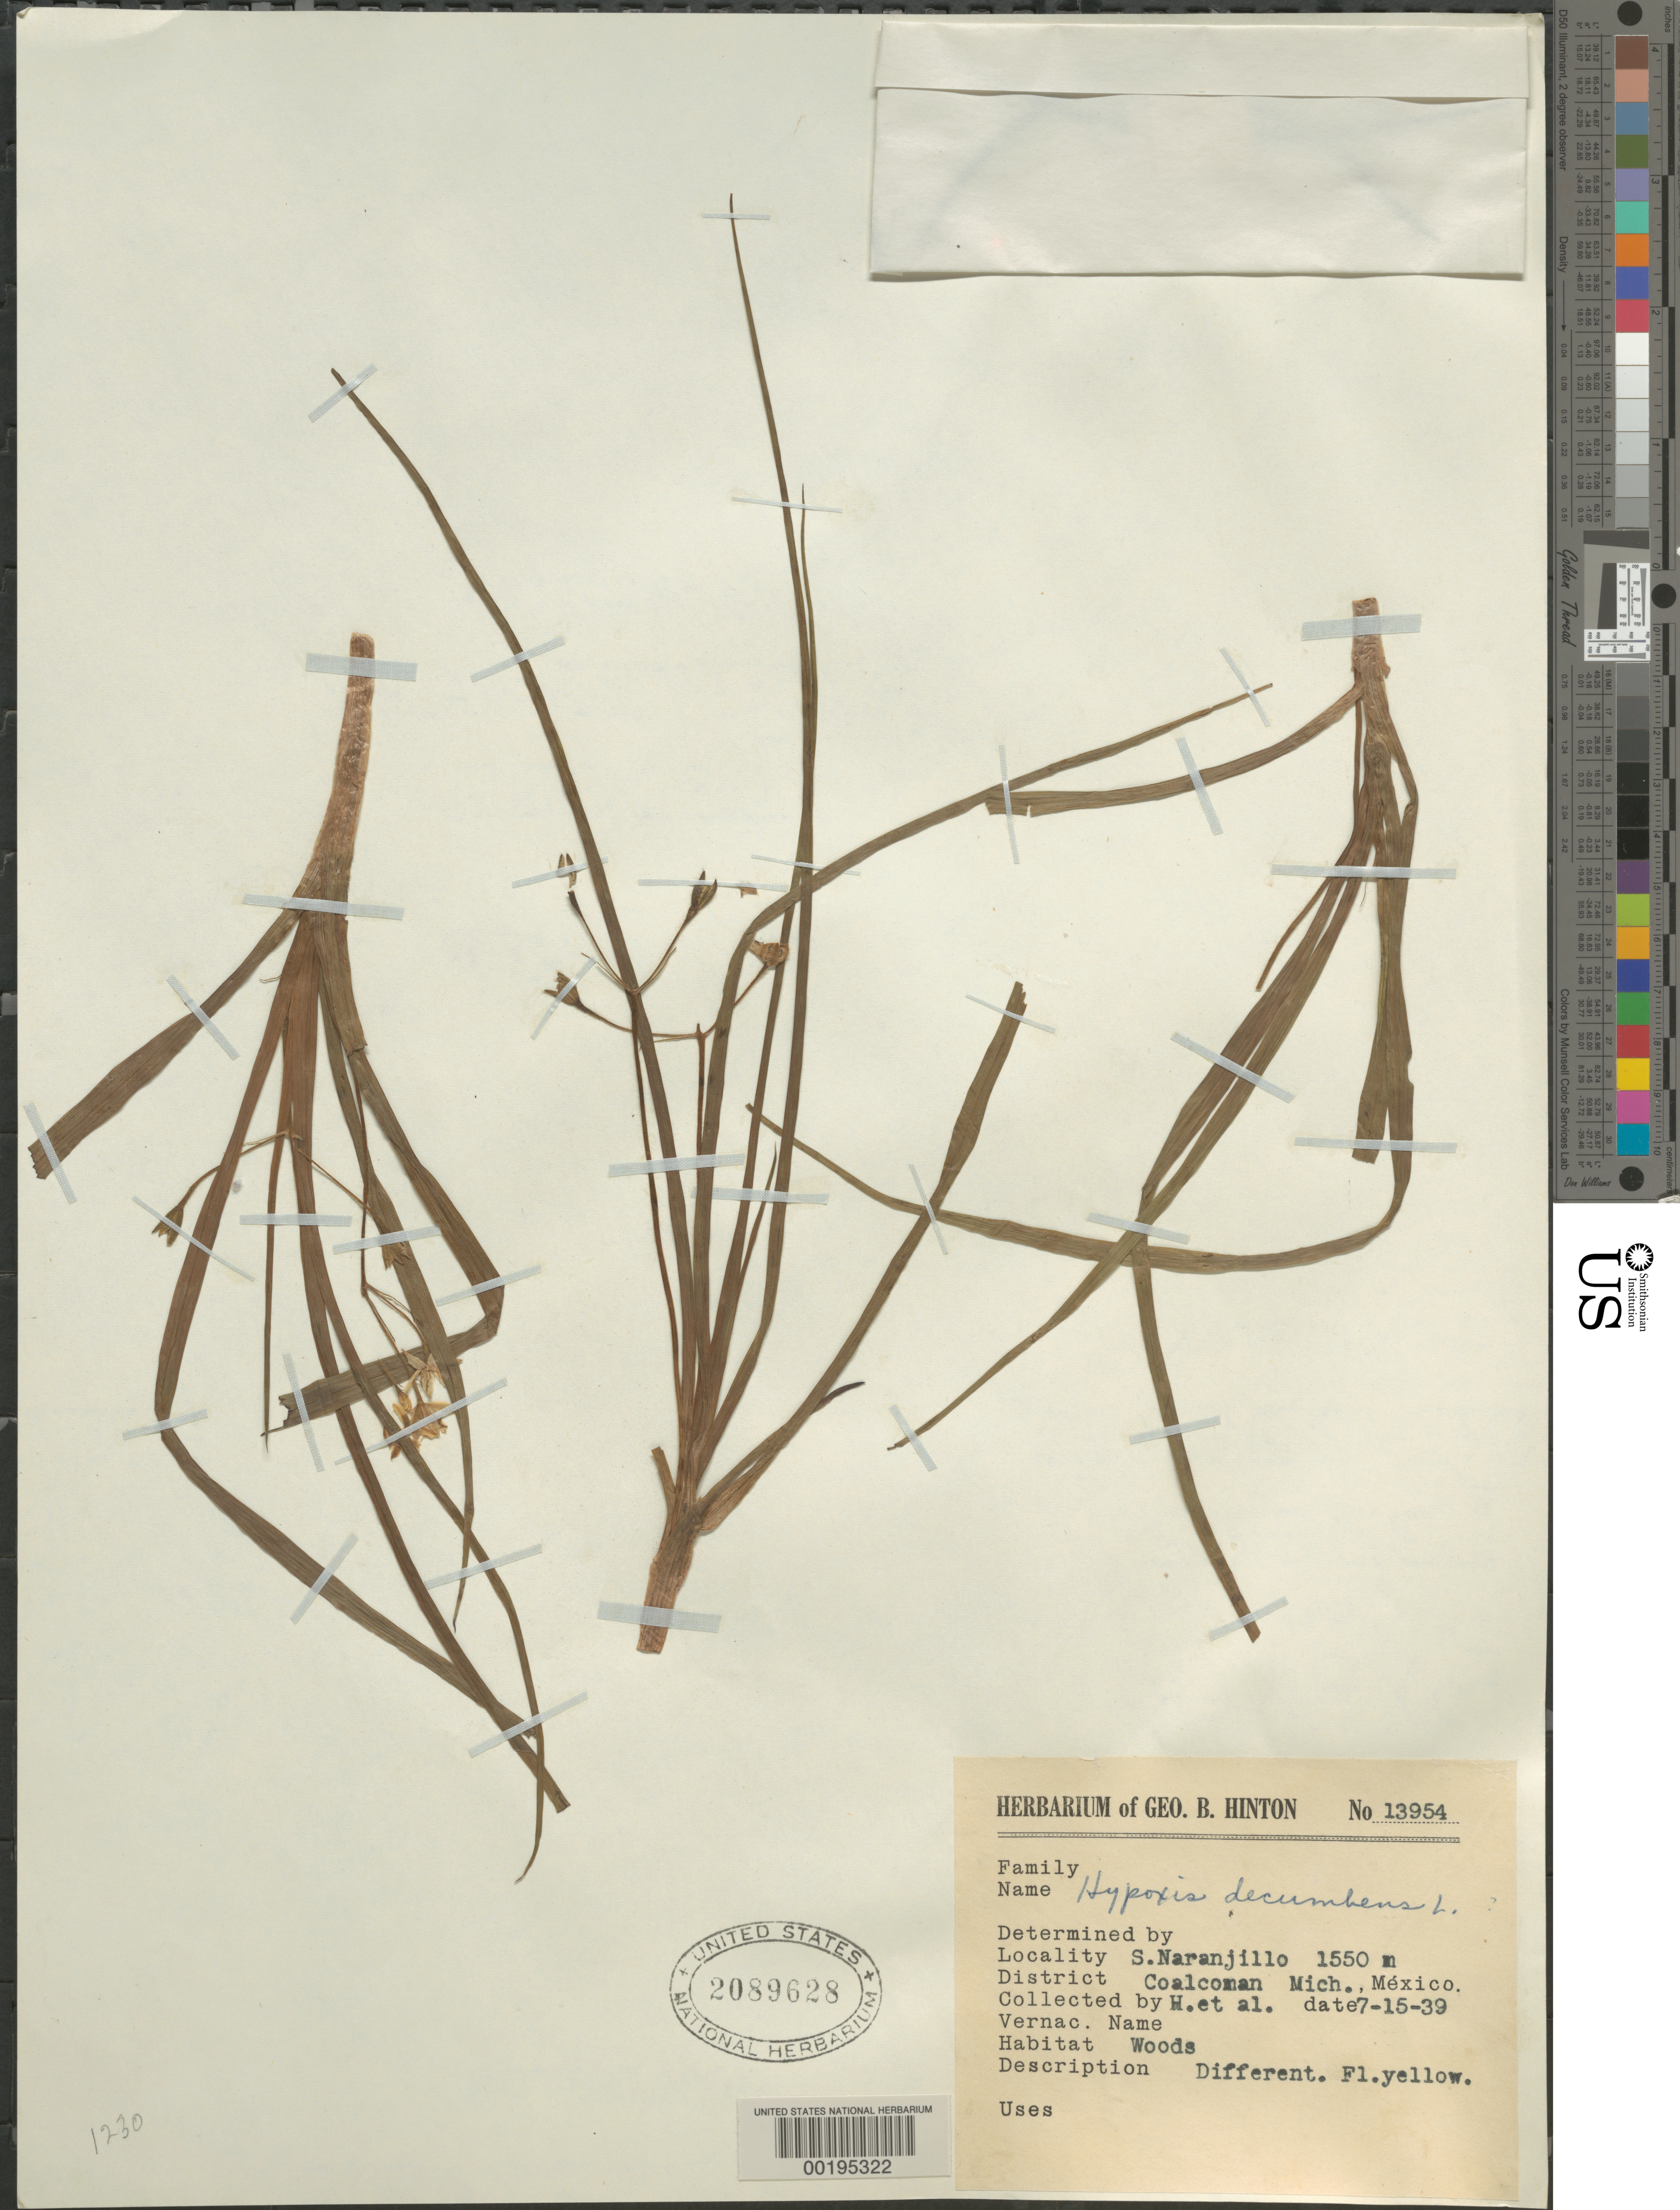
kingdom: Plantae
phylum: Tracheophyta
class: Liliopsida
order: Asparagales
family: Hypoxidaceae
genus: Hypoxis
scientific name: Hypoxis sp.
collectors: G. B. Hinton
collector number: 13954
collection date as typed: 15 Jul 1939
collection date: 1939-07-15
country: Mexico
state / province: Michoacán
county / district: Coalcomán De Vazquez Pallares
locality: Coalcomán Mun. (?), S. Naranjillo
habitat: Woods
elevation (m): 1550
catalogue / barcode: US 2089628